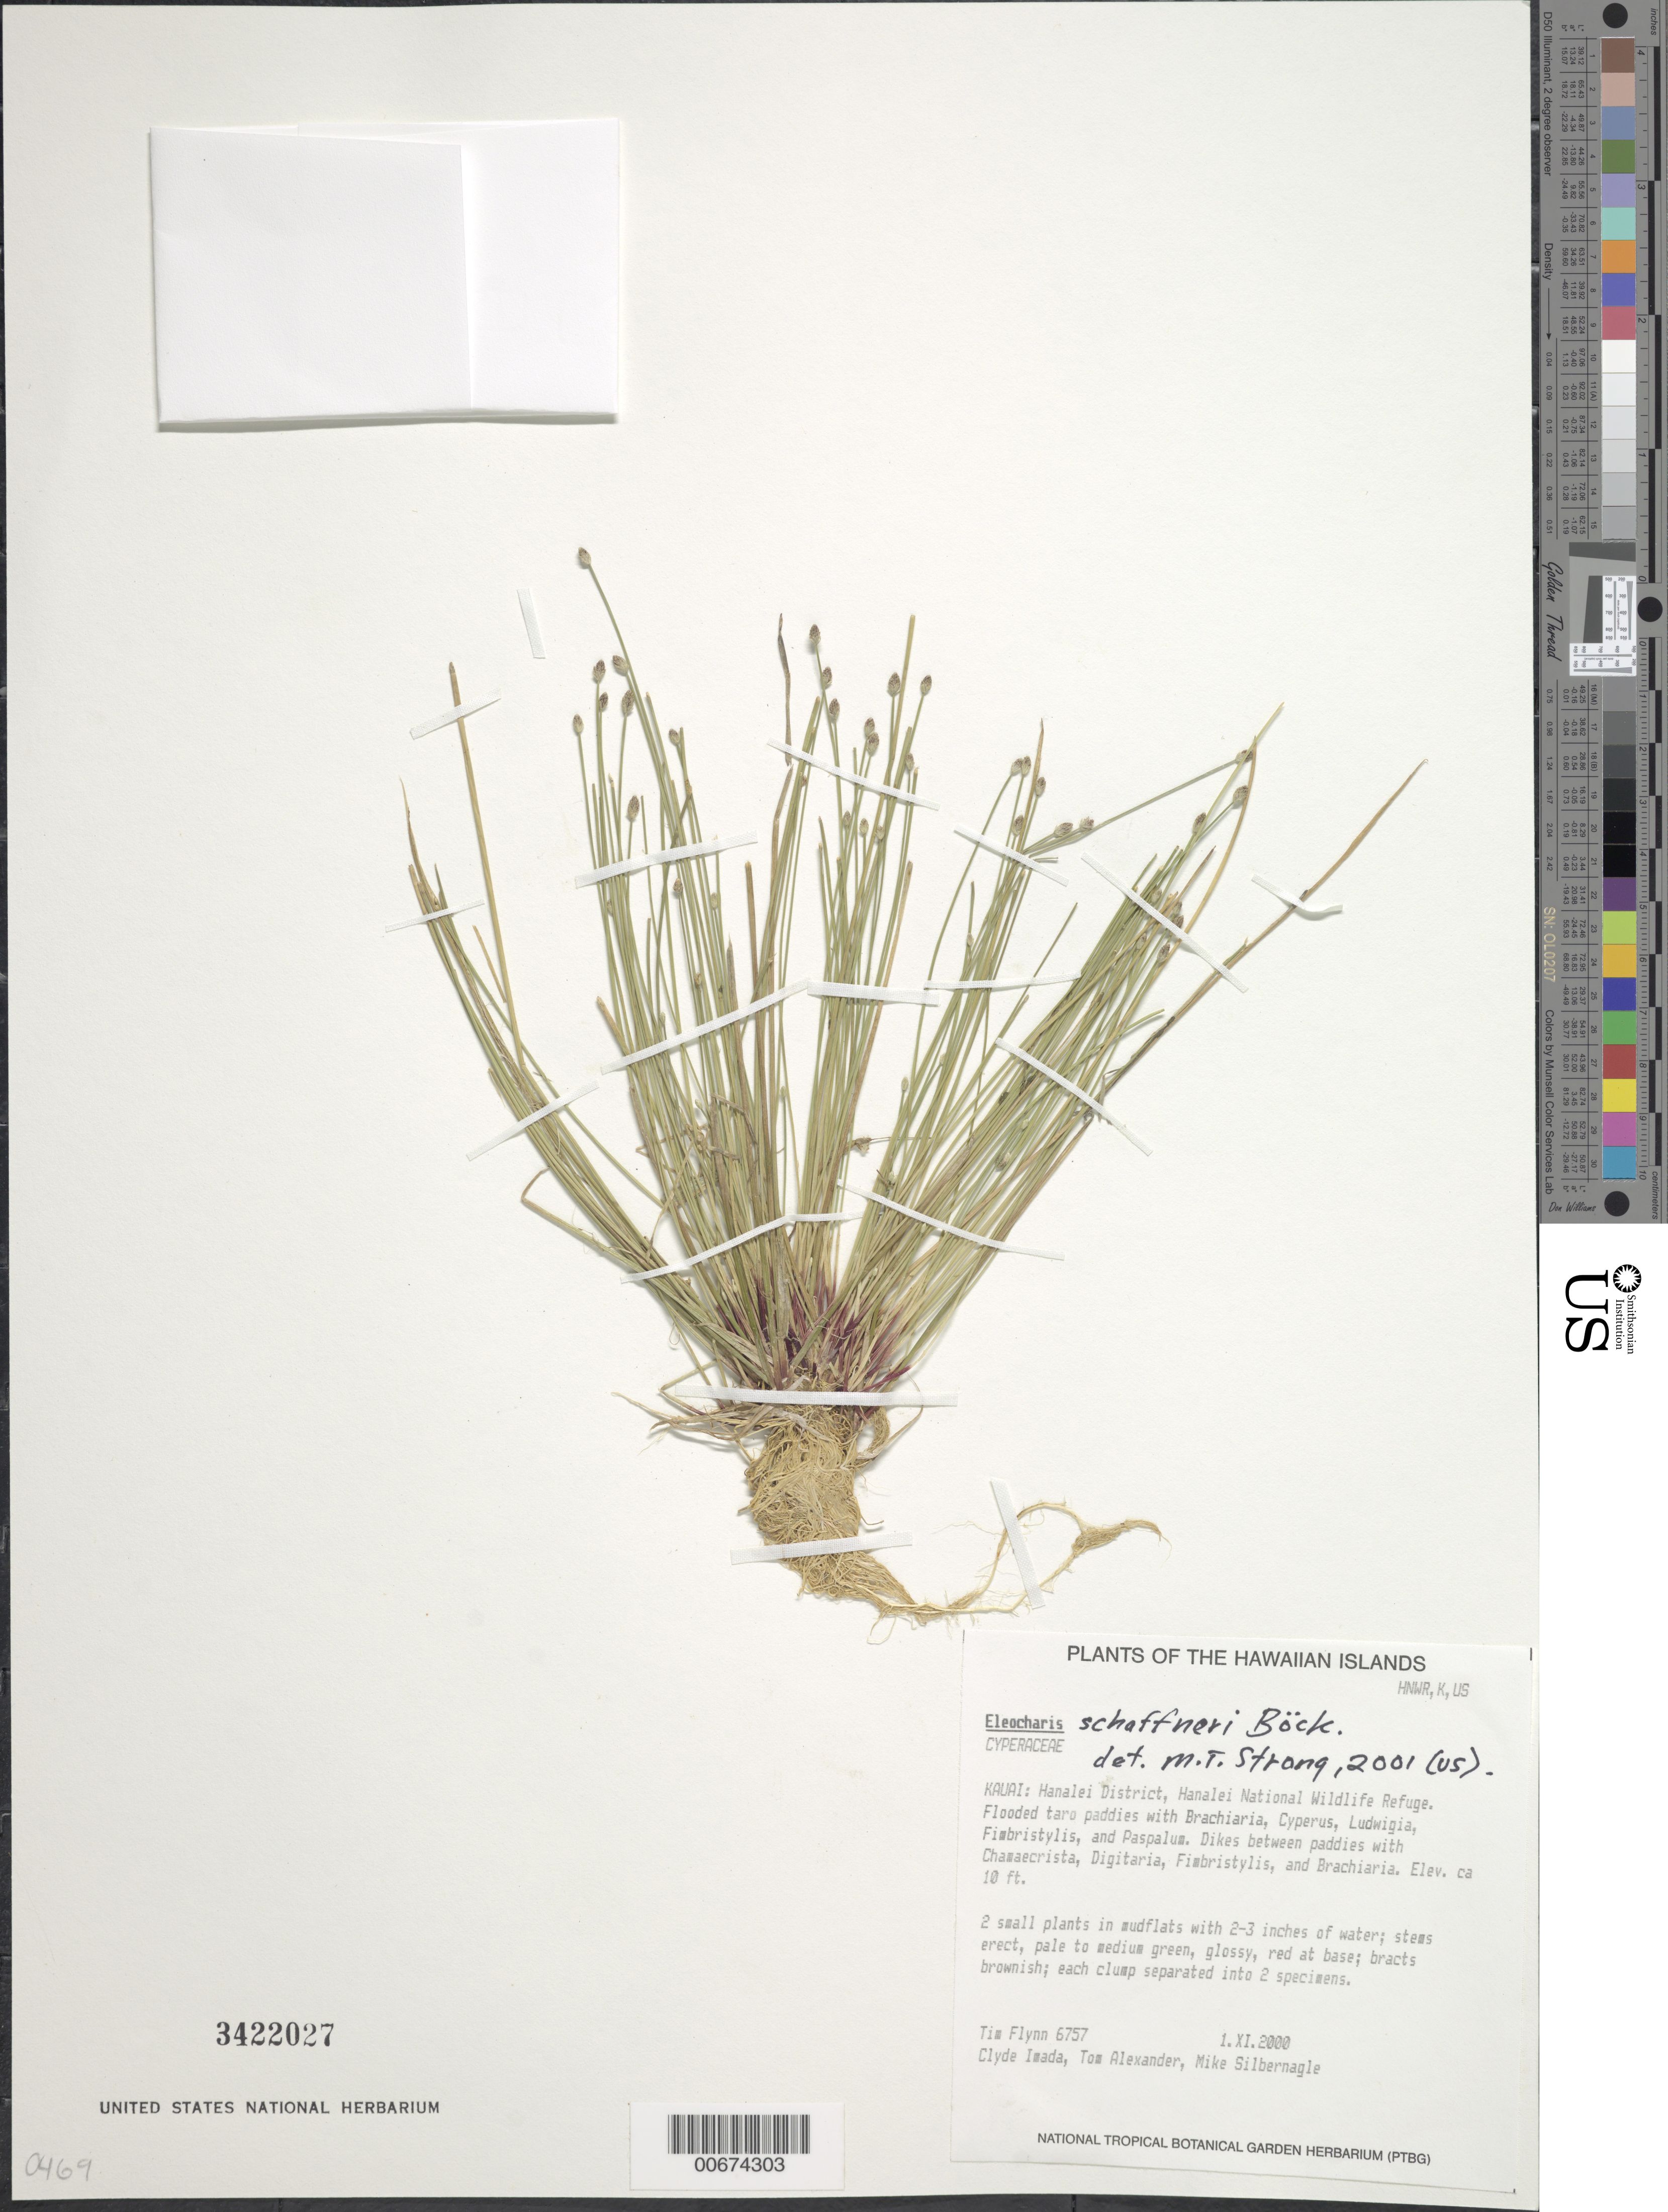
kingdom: Plantae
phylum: Tracheophyta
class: Liliopsida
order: Poales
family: Cyperaceae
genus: Eleocharis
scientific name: Eleocharis schaffneri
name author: Boeckeler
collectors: T. W. Flynn, C. Imada, T. Alexander & M. Silbernagle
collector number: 6757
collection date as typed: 1 Nov 2000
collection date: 2000-11-01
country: United States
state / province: Hawaii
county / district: Kauai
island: Kaua'i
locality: Hanalei District, Hanalei National Wildlife Refuge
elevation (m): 3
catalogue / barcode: US 3422027